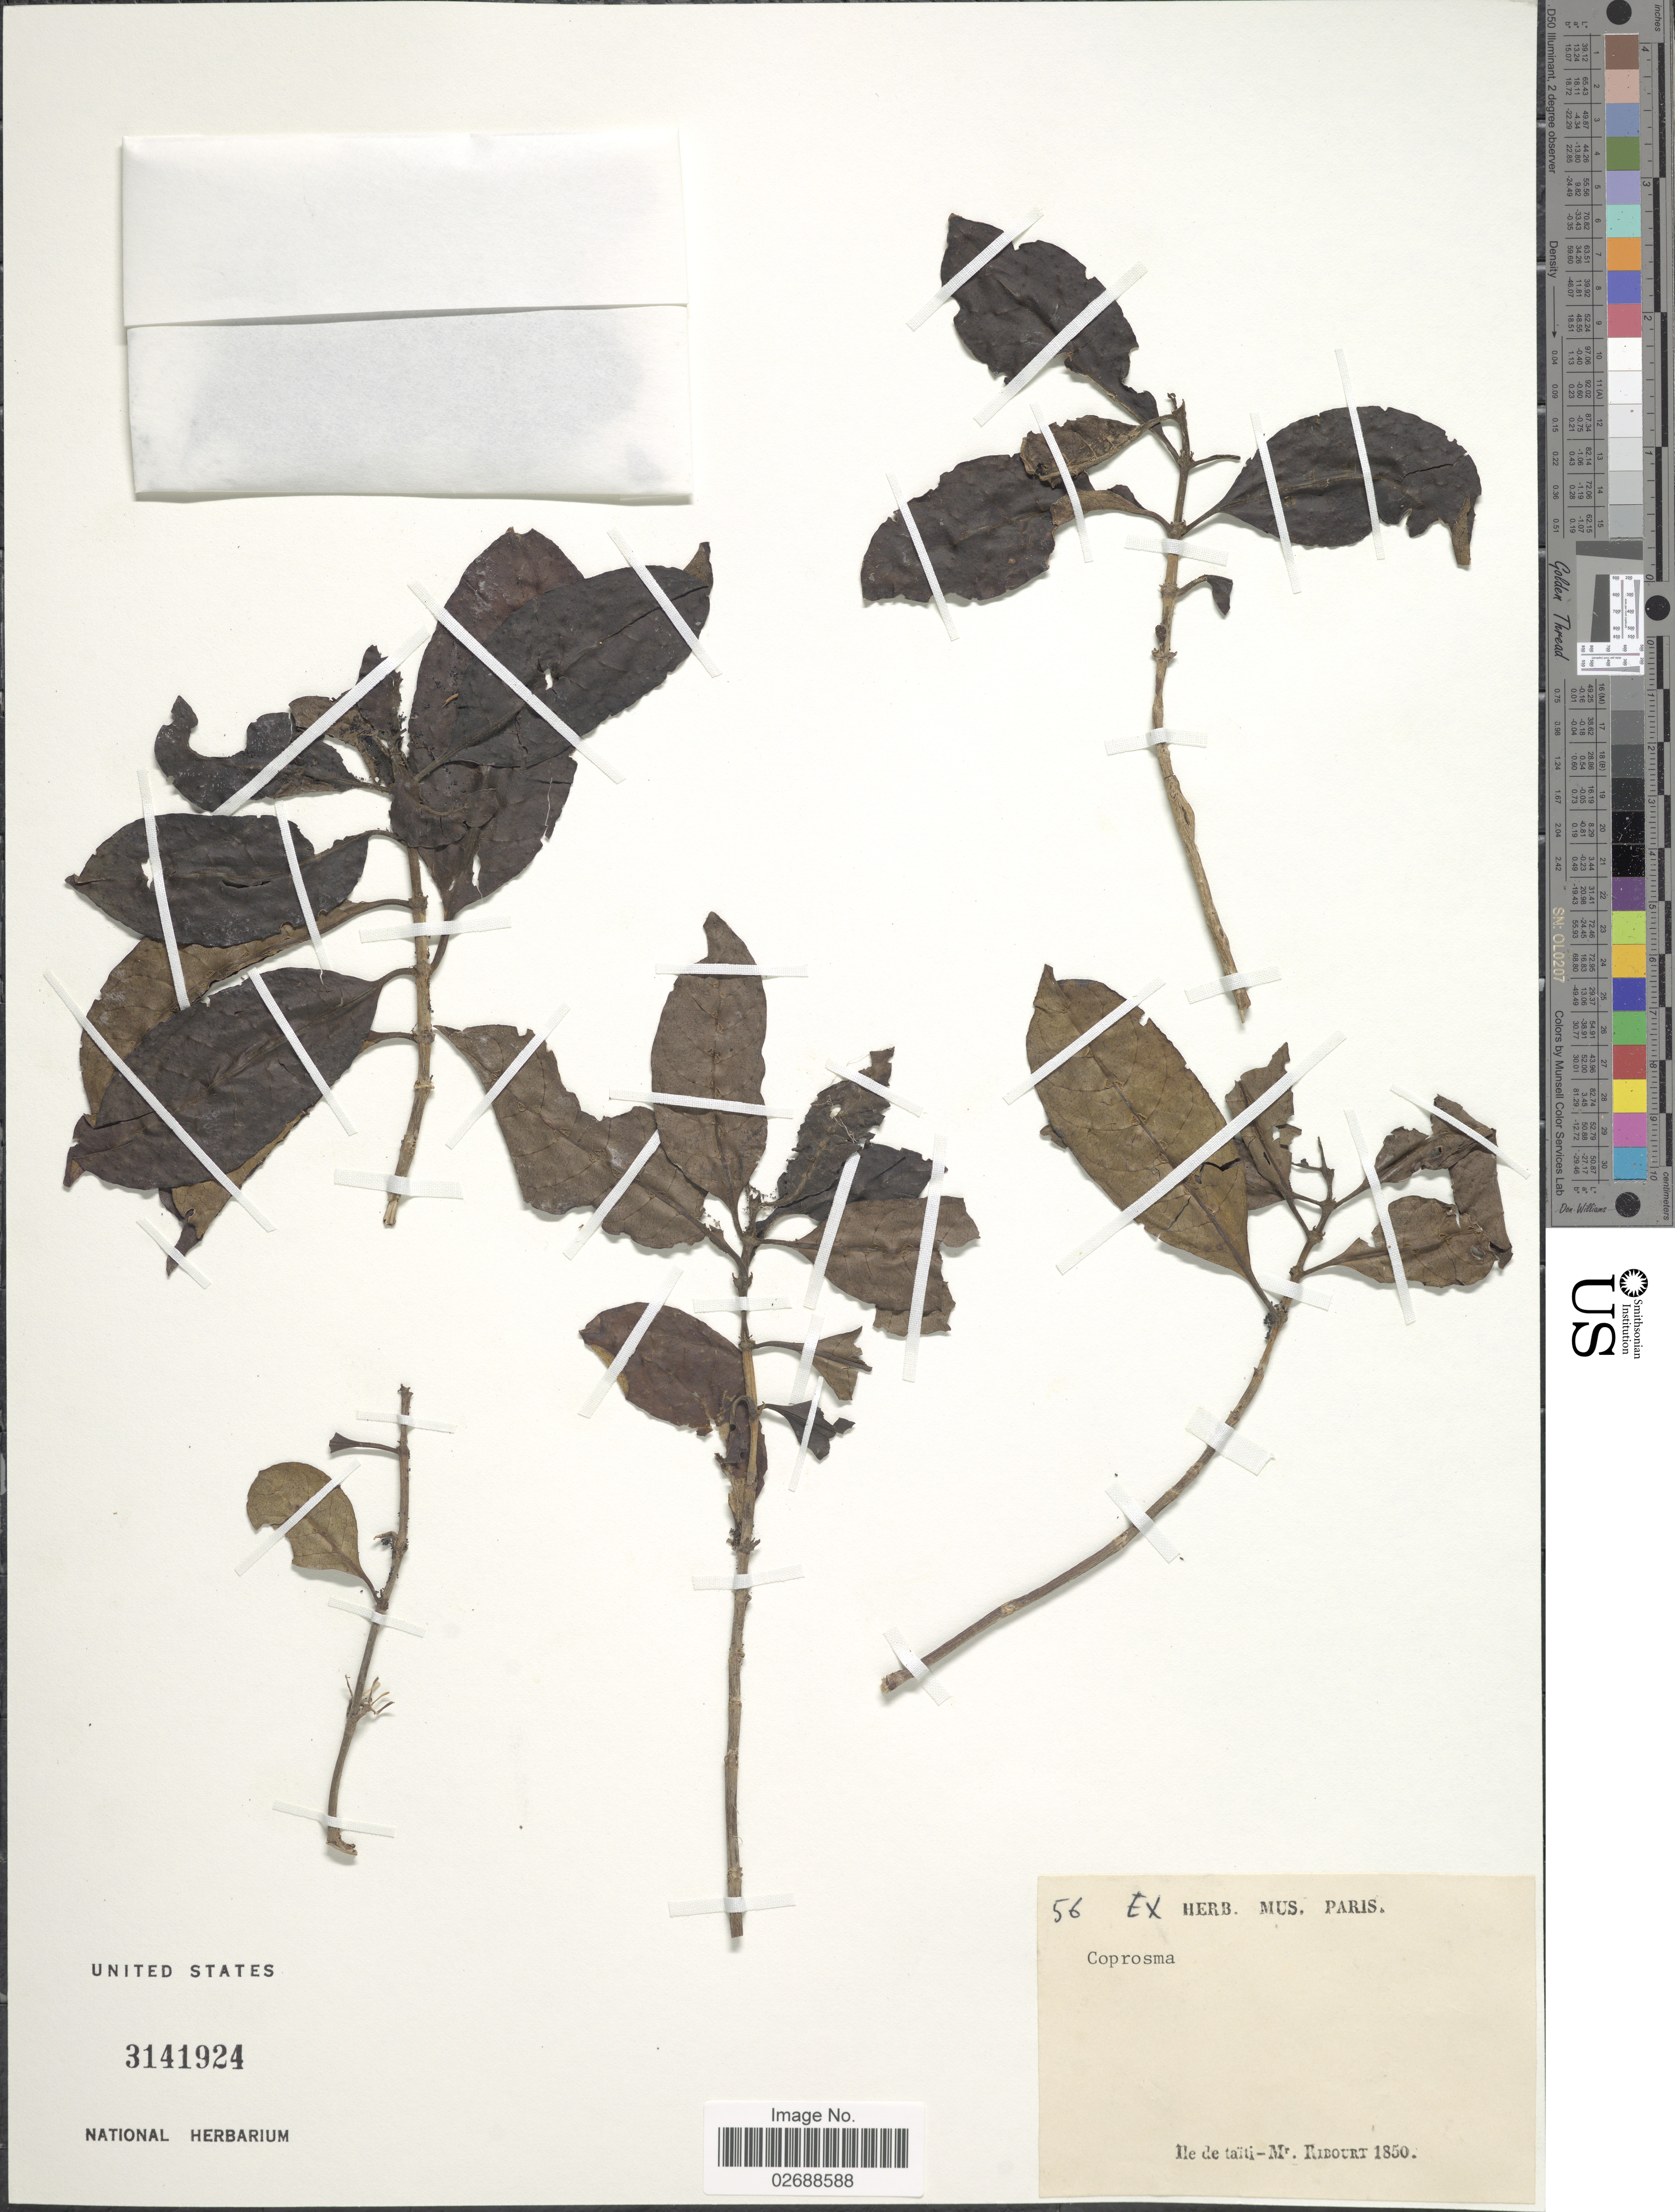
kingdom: Plantae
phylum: Tracheophyta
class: Magnoliopsida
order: Gentianales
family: Rubiaceae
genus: Coprosma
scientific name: Coprosma sp.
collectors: M. Ribourt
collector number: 56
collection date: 1850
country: French Polynesia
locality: Ile de taïti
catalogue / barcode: US 3141924